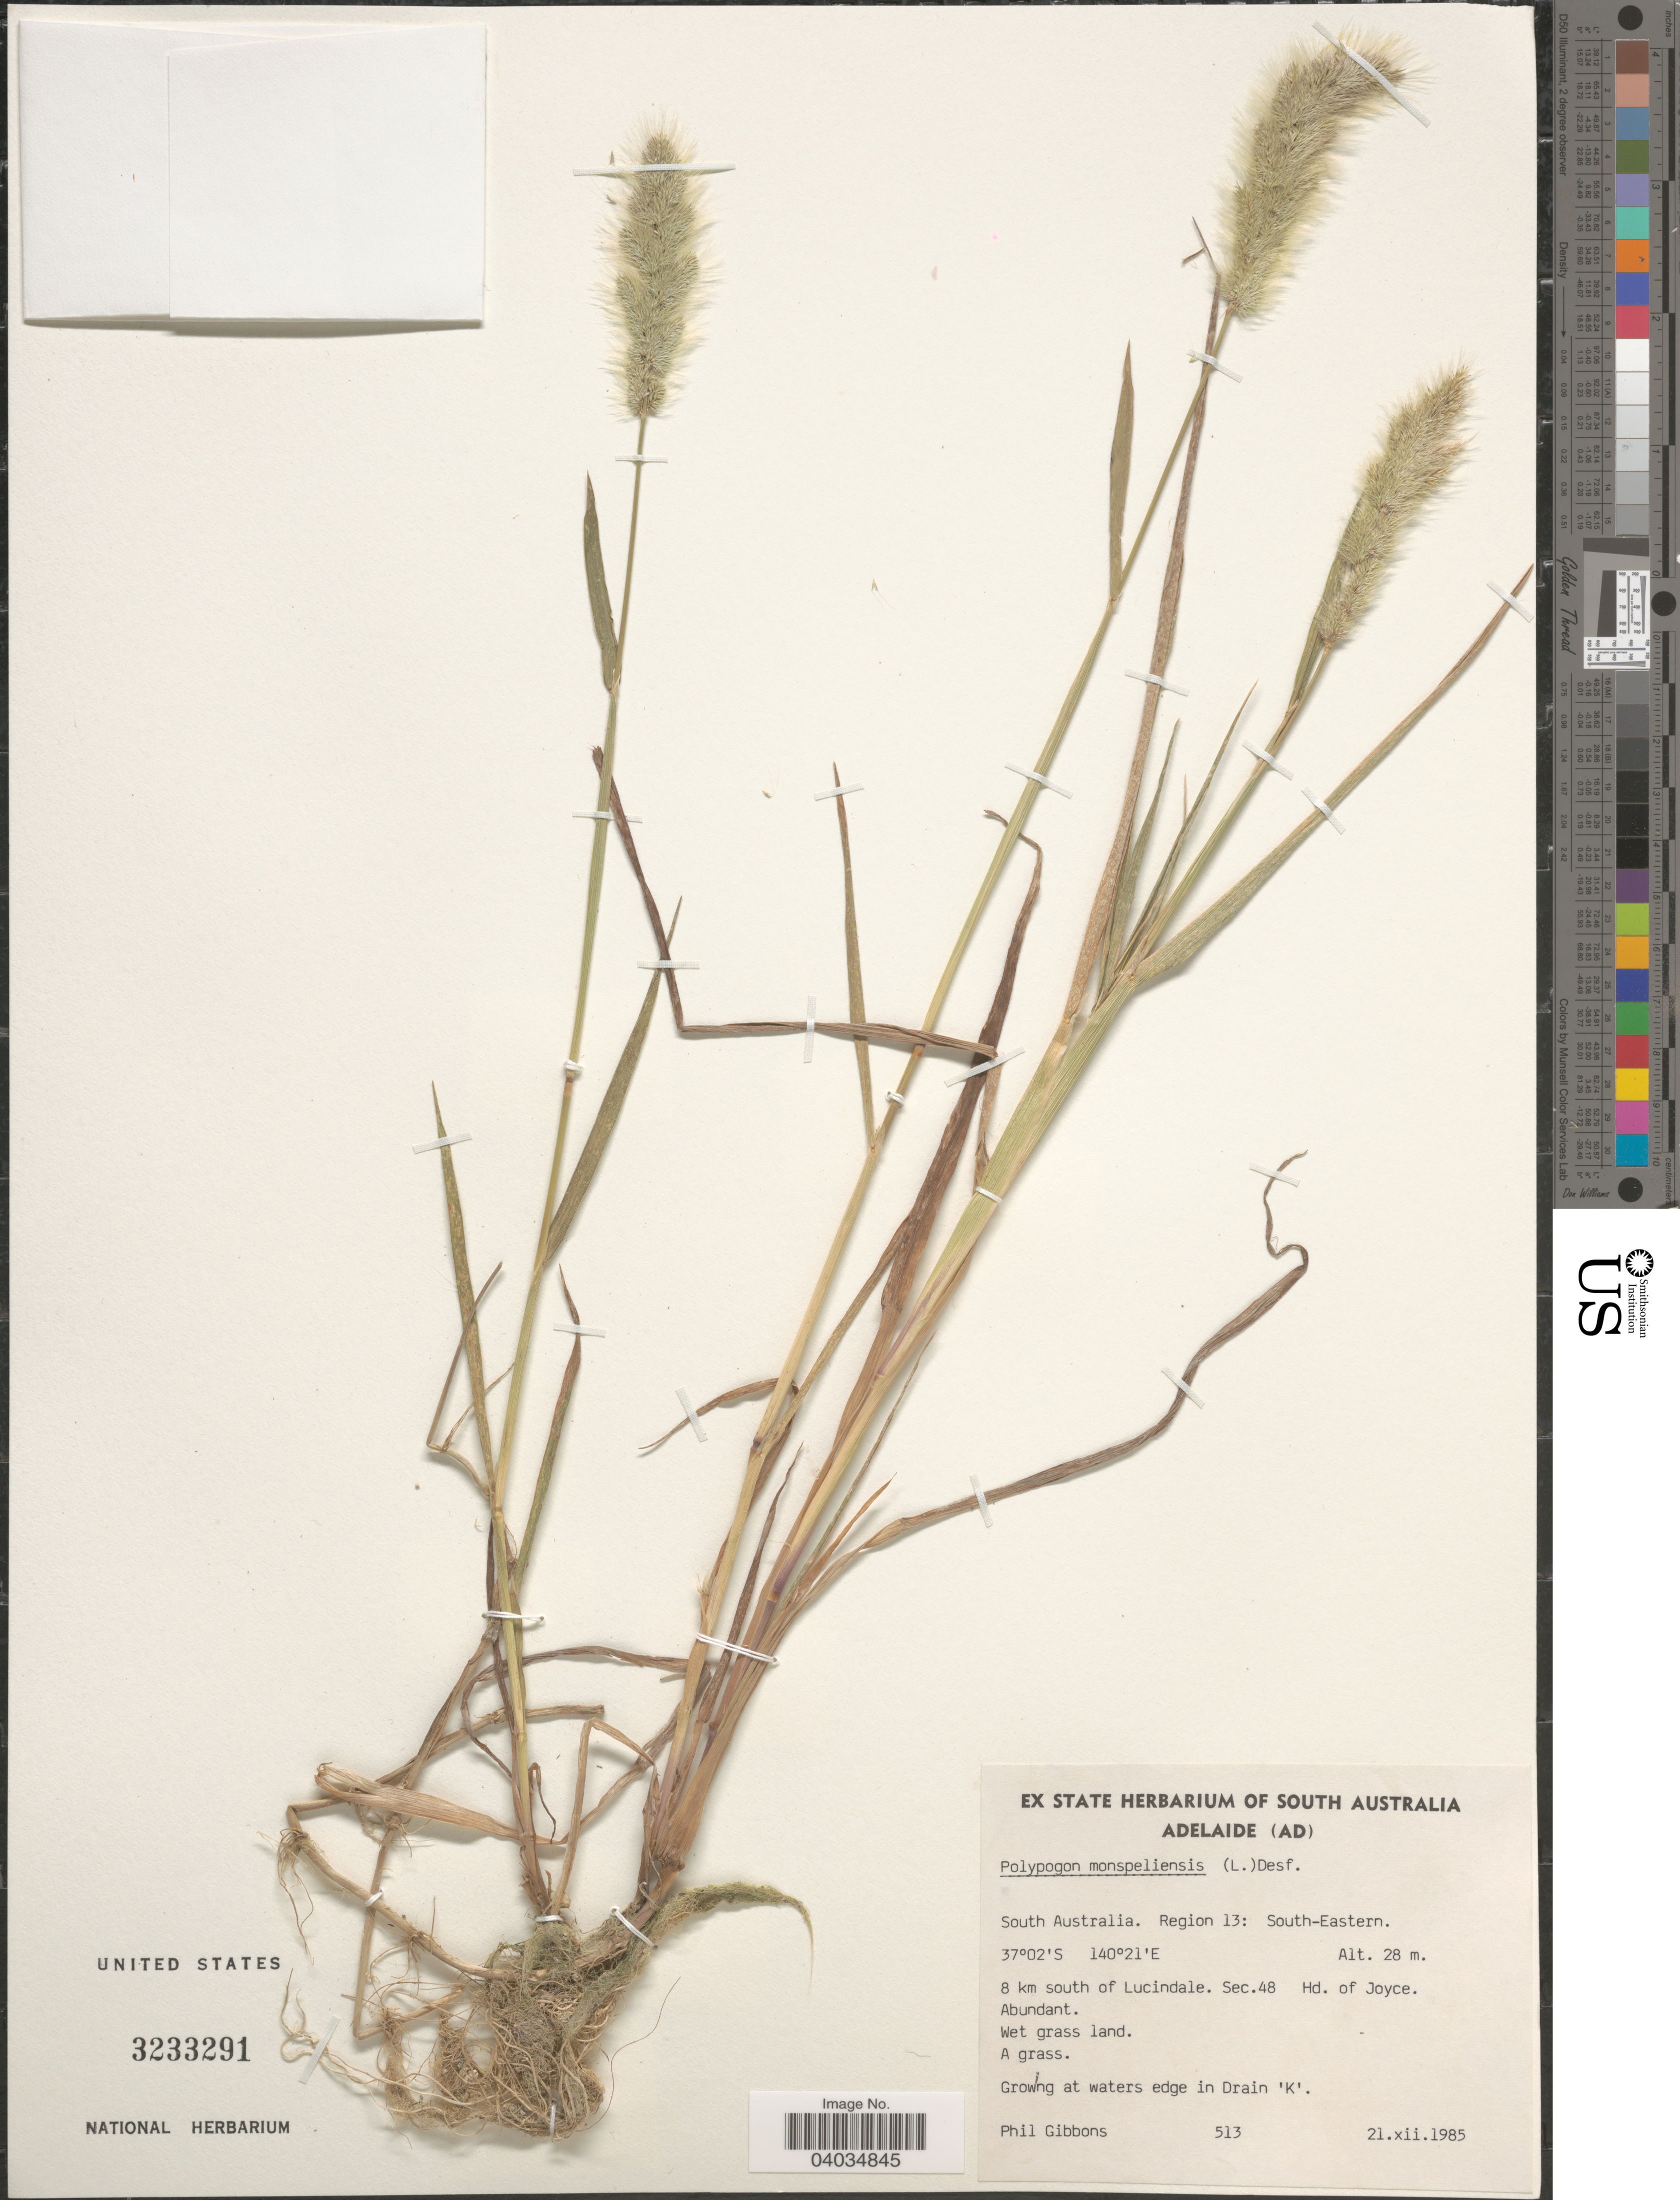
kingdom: Plantae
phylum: Tracheophyta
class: Liliopsida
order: Poales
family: Poaceae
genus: Polypogon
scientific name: Polypogon monspeliensis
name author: (L.) Desf.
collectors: P. Gibbons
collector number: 513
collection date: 1985-12-21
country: Australia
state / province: South Australia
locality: Region 13: South-Eastern. 8 km south of Lucindale. Sec. 48 Hd. of Joyce. At waters edge in Drain 'K'.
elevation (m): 28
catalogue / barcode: US 3233291